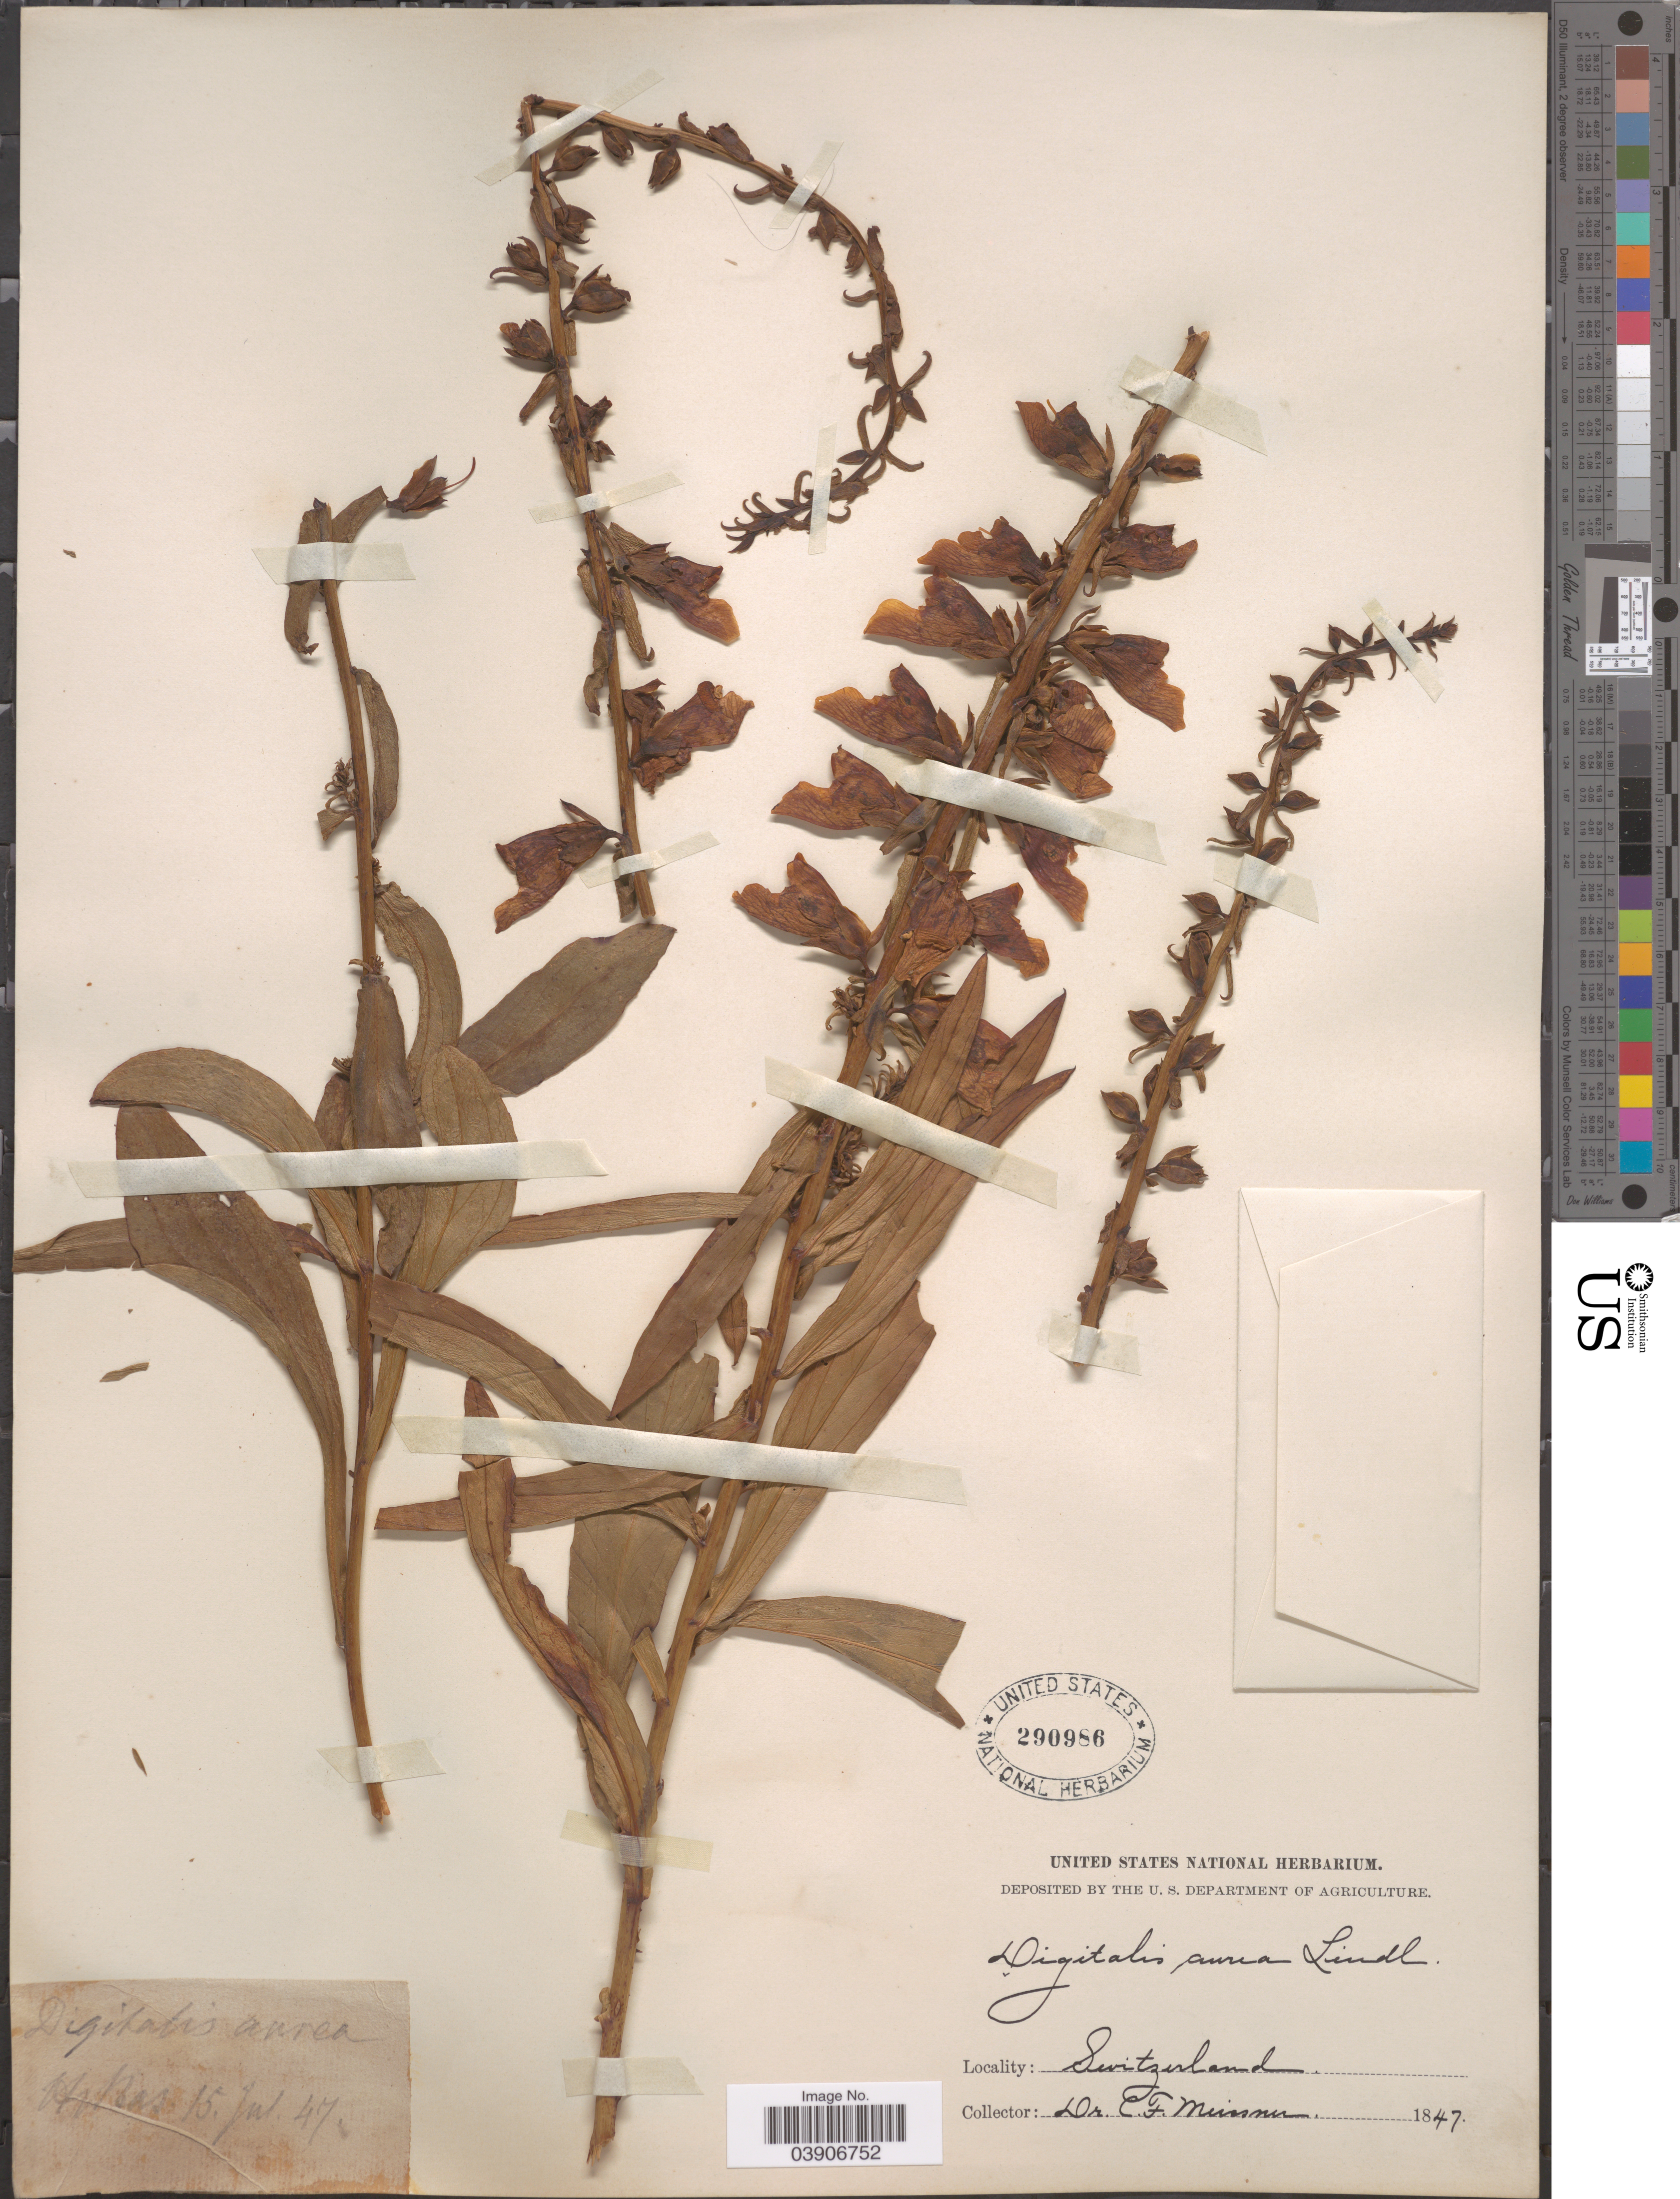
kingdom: Plantae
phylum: Tracheophyta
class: Magnoliopsida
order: Lamiales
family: Plantaginaceae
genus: Digitalis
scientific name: Digitalis aurea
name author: Desf.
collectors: C. F. W. Meissner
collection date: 1847-07-15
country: Switzerland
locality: H. Bas.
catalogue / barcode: US 290986